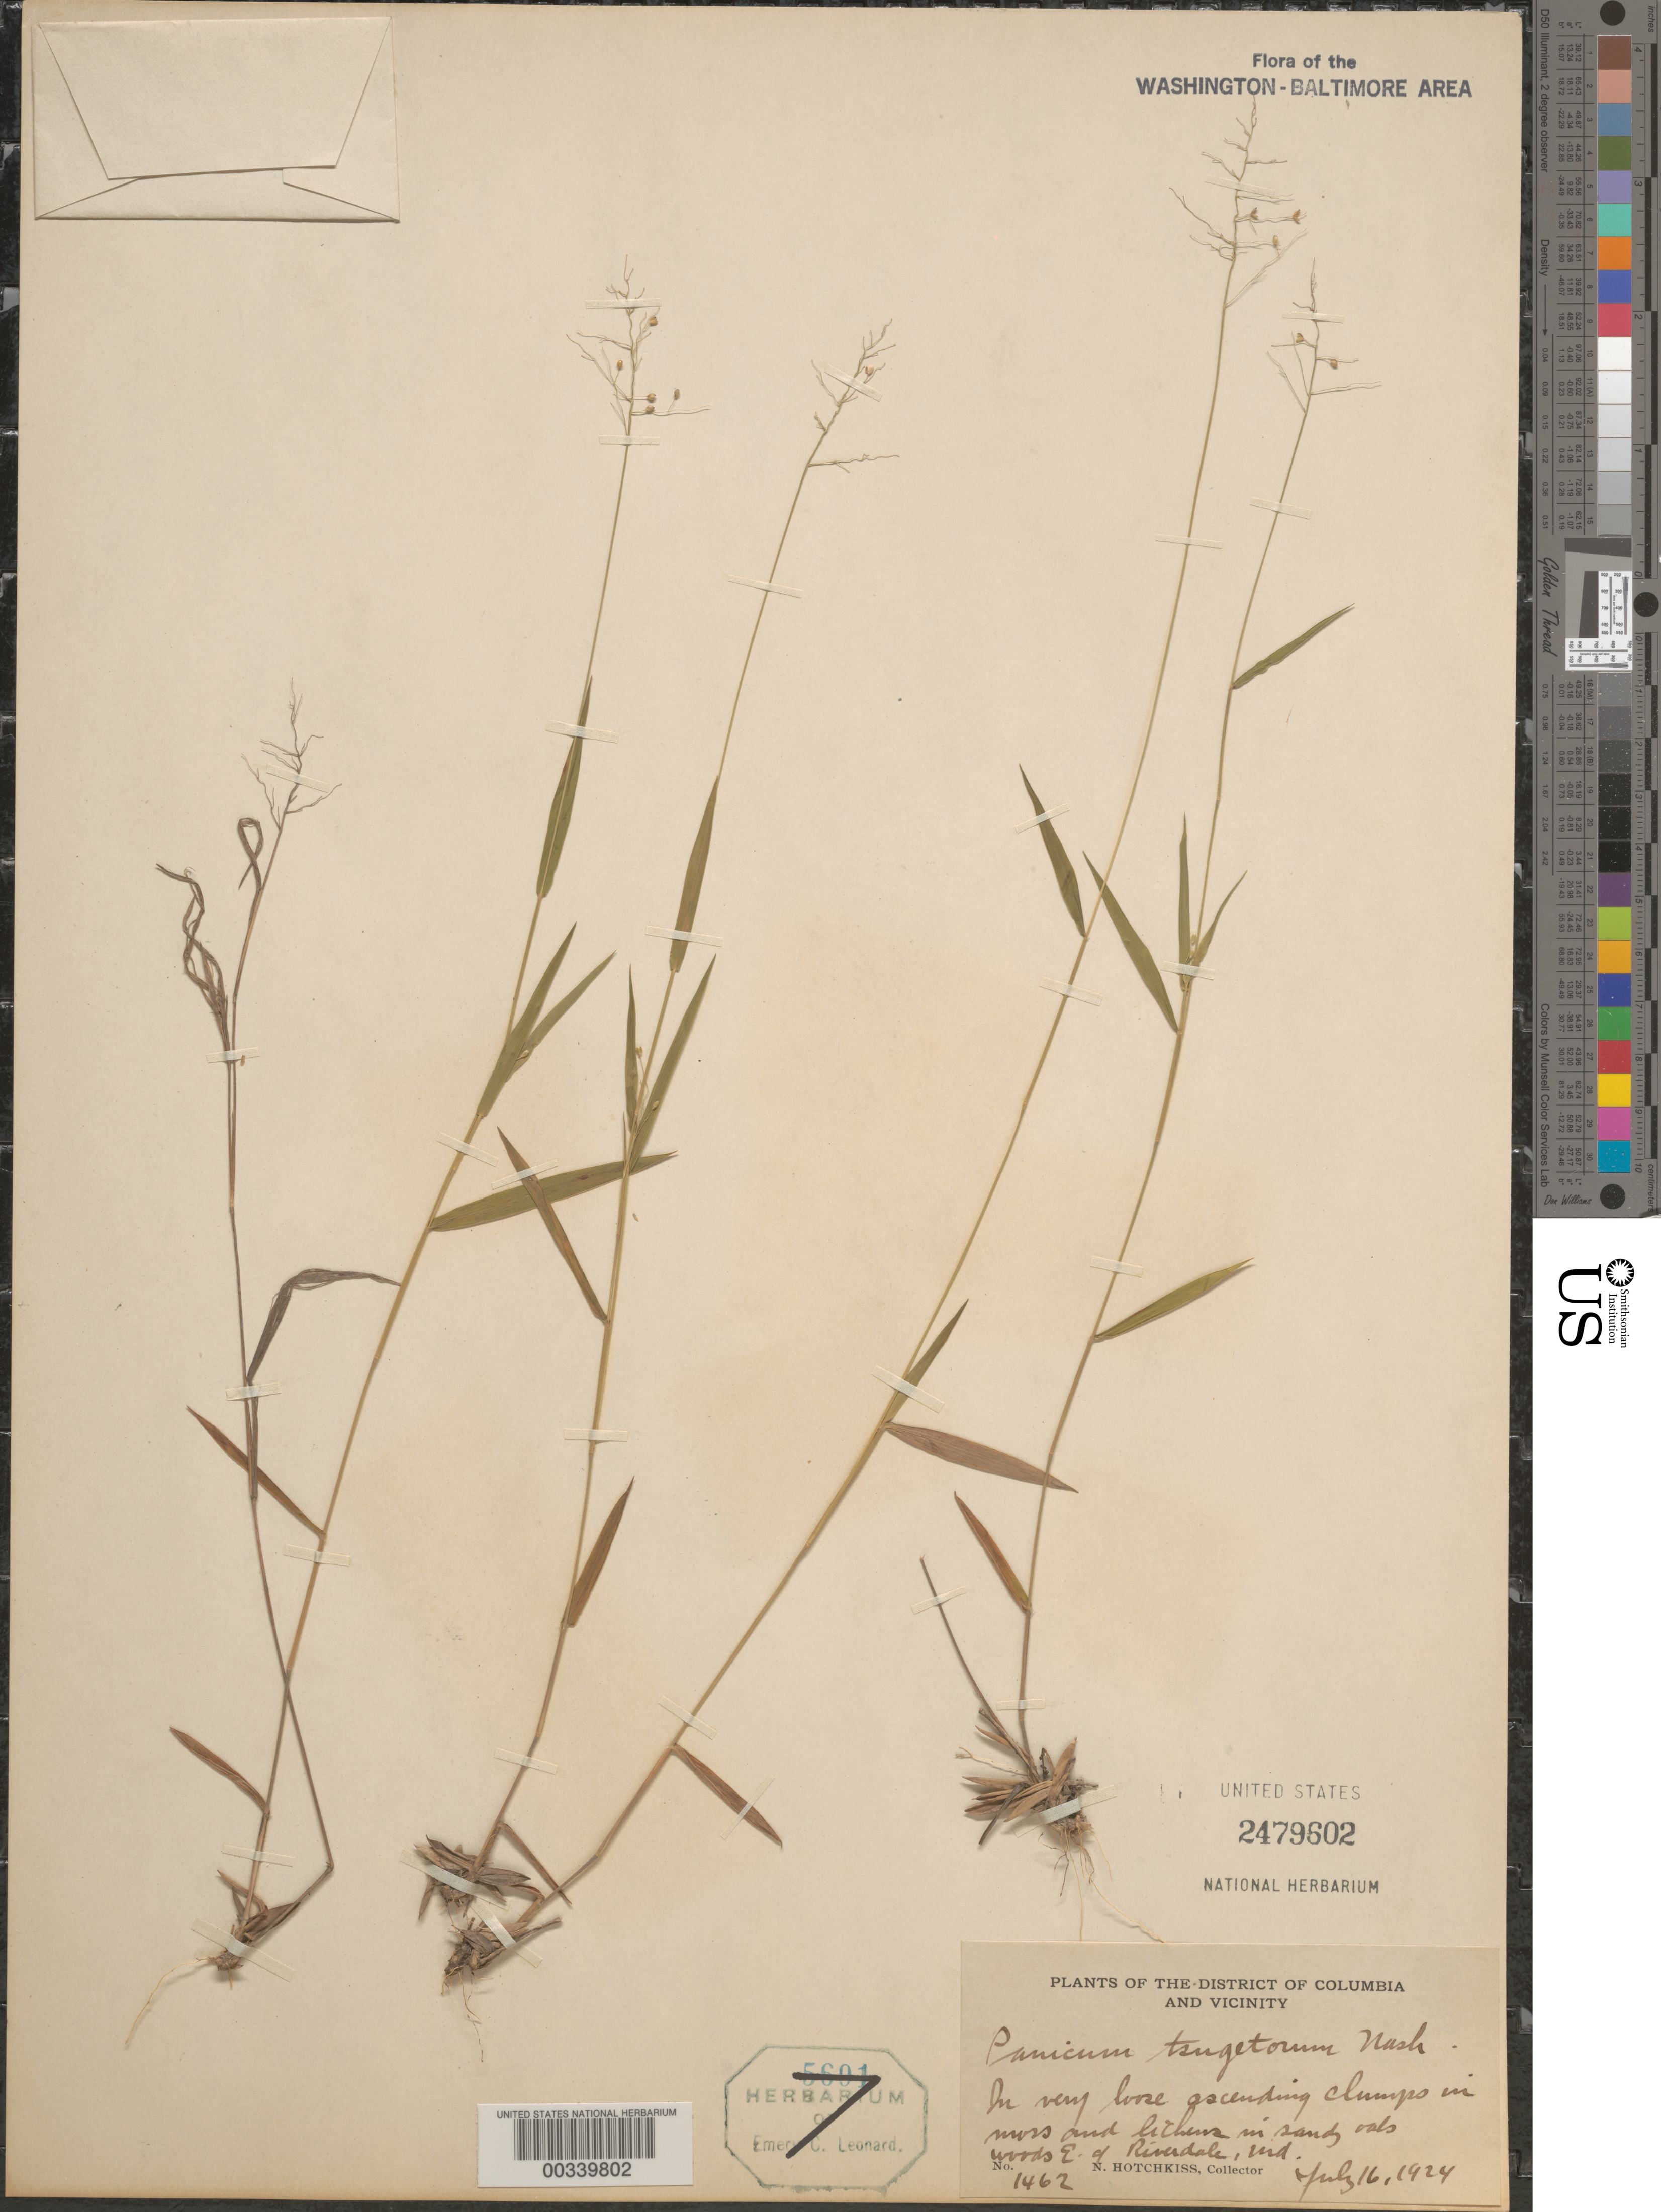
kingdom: Plantae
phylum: Tracheophyta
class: Liliopsida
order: Poales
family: Poaceae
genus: Dichanthelium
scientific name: Dichanthelium sabulorum var. patulum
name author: Nash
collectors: N. Hotchkiss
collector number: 1462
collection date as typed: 16 Jul 1924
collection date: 1924-07-16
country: United States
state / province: Maryland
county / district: Prince George's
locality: E of Riverdale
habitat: Sandy soil, woods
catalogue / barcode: US 2479602